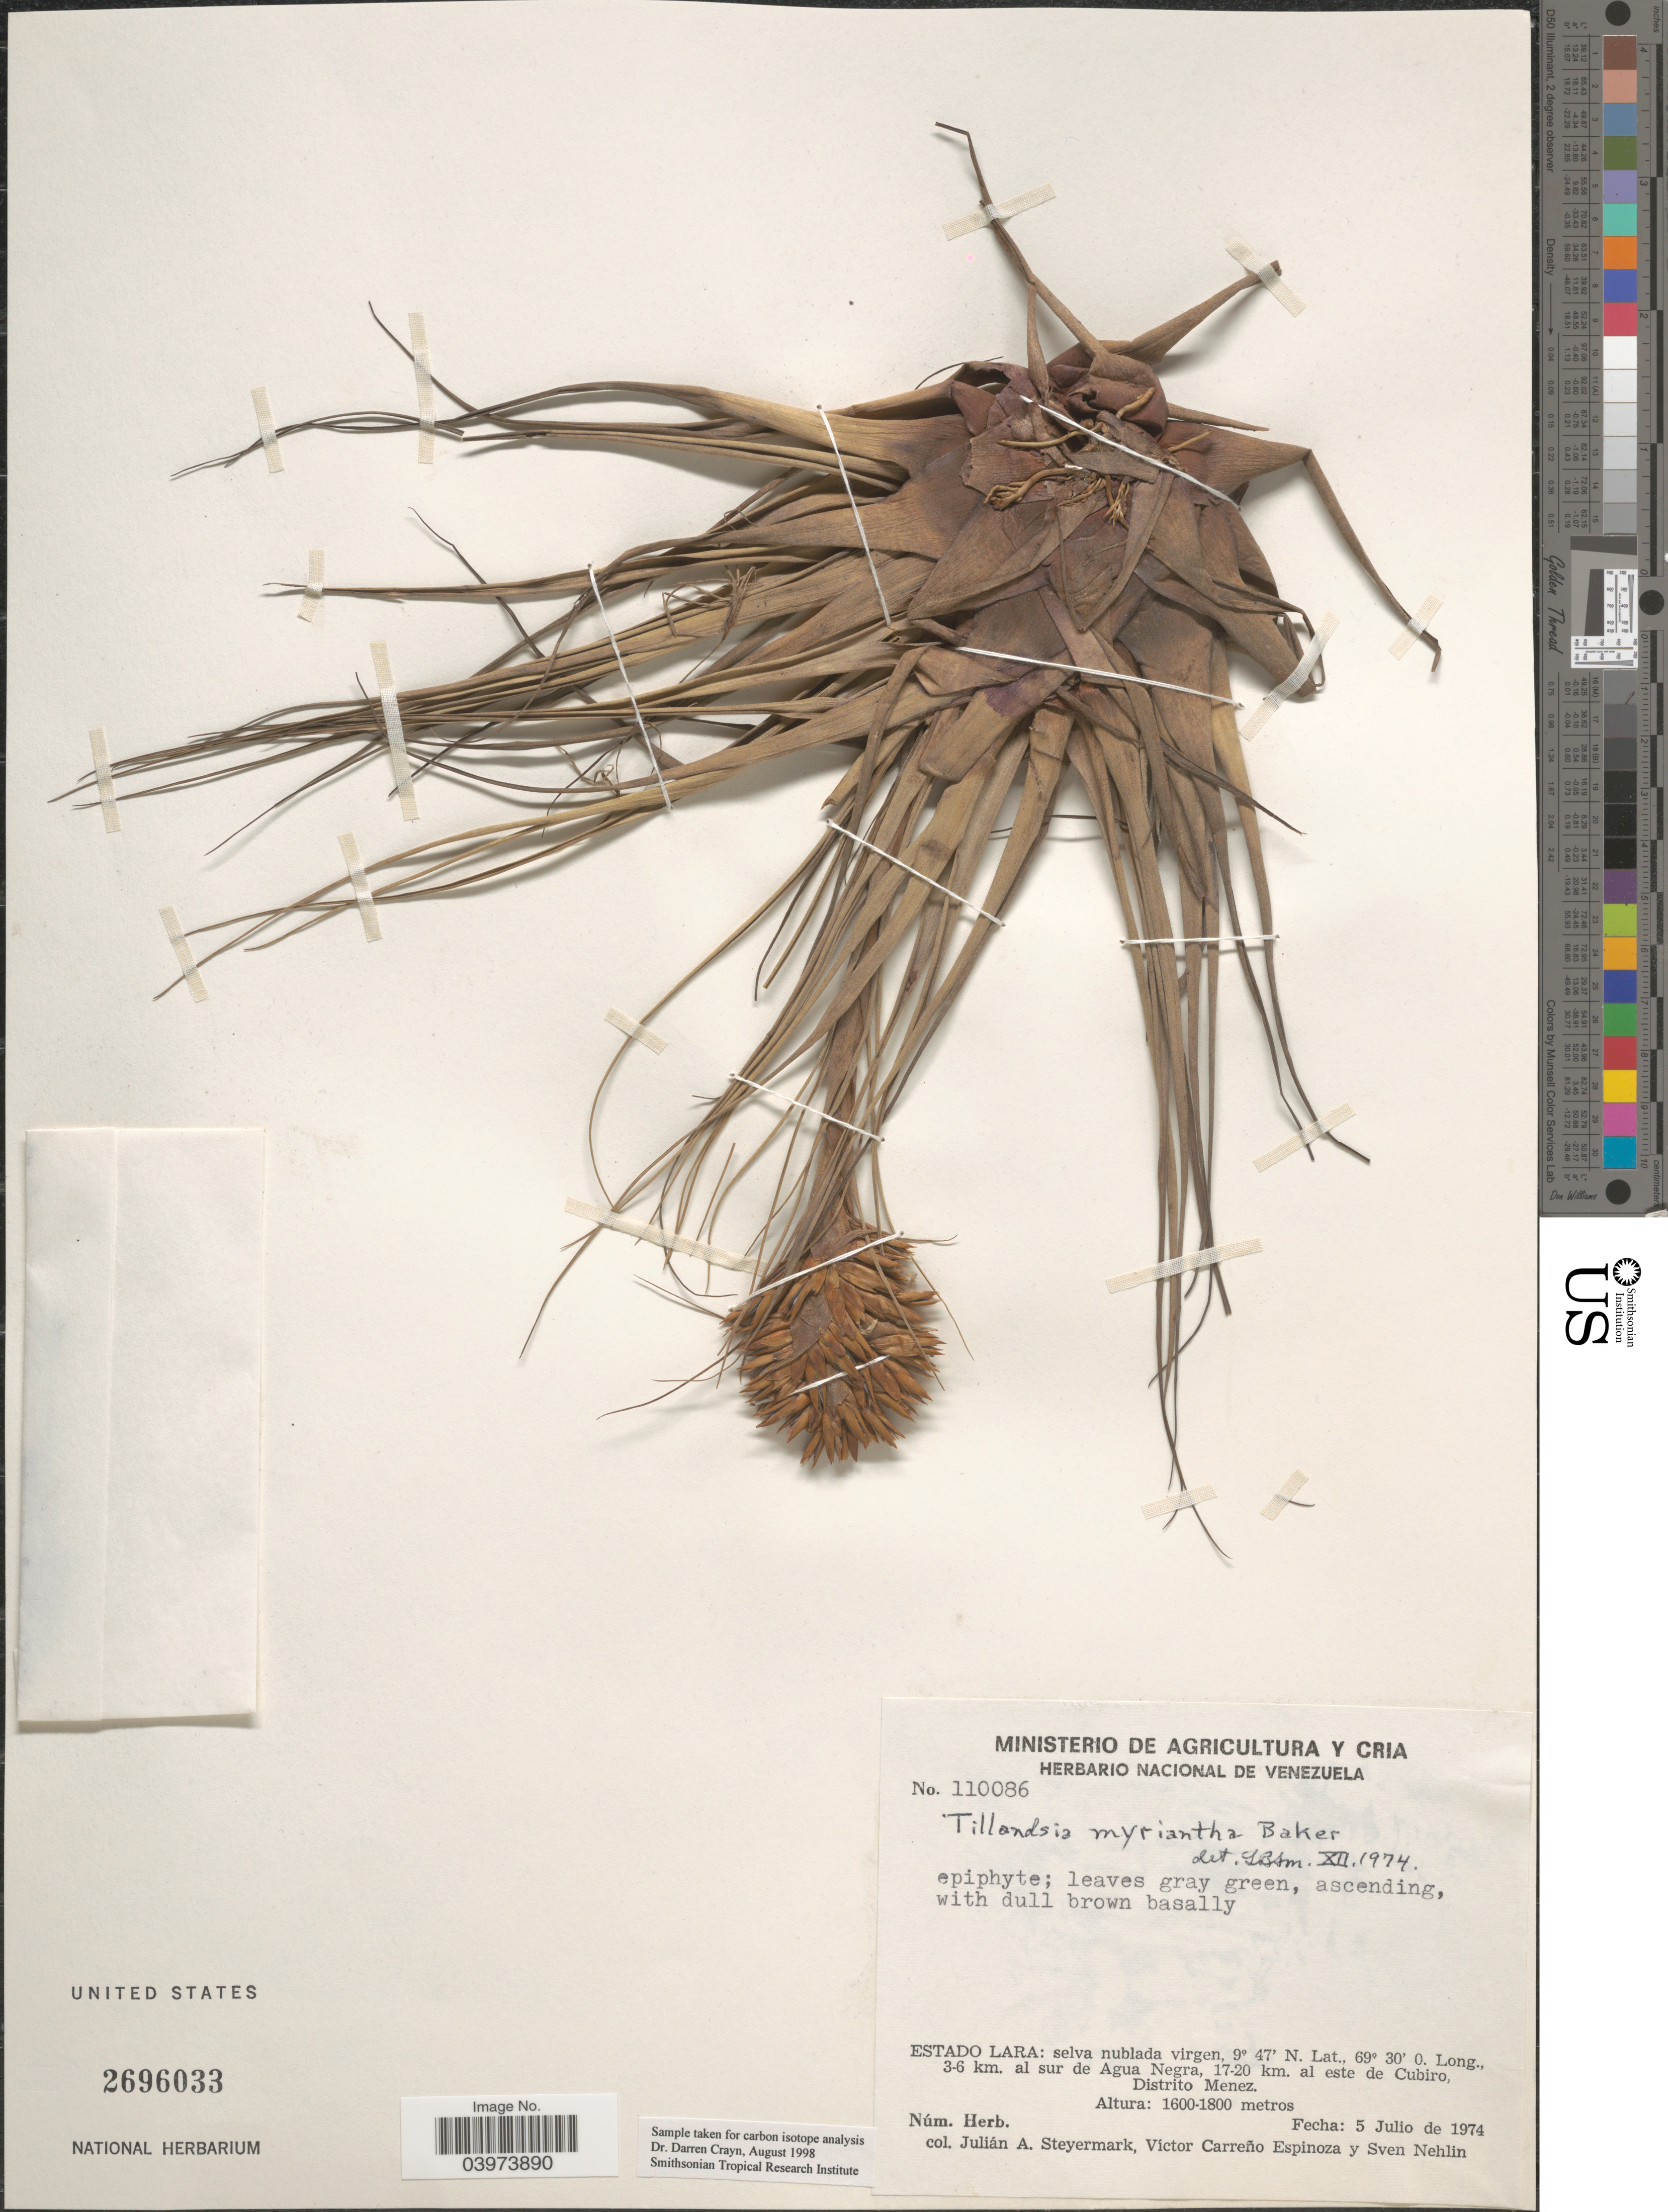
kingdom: Plantae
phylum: Tracheophyta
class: Liliopsida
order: Poales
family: Bromeliaceae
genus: Tillandsia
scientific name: Tillandsia myriantha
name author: Baker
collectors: J. Steyermark, V. Carreño E. & S. Nehlin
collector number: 110086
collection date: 1974-07-05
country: Venezuela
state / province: Lara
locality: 3-6 km. al sur de Agua Negra, 17-20 km. al este de Cubiro, Distrito Menez.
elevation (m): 1600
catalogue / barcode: US 2696033